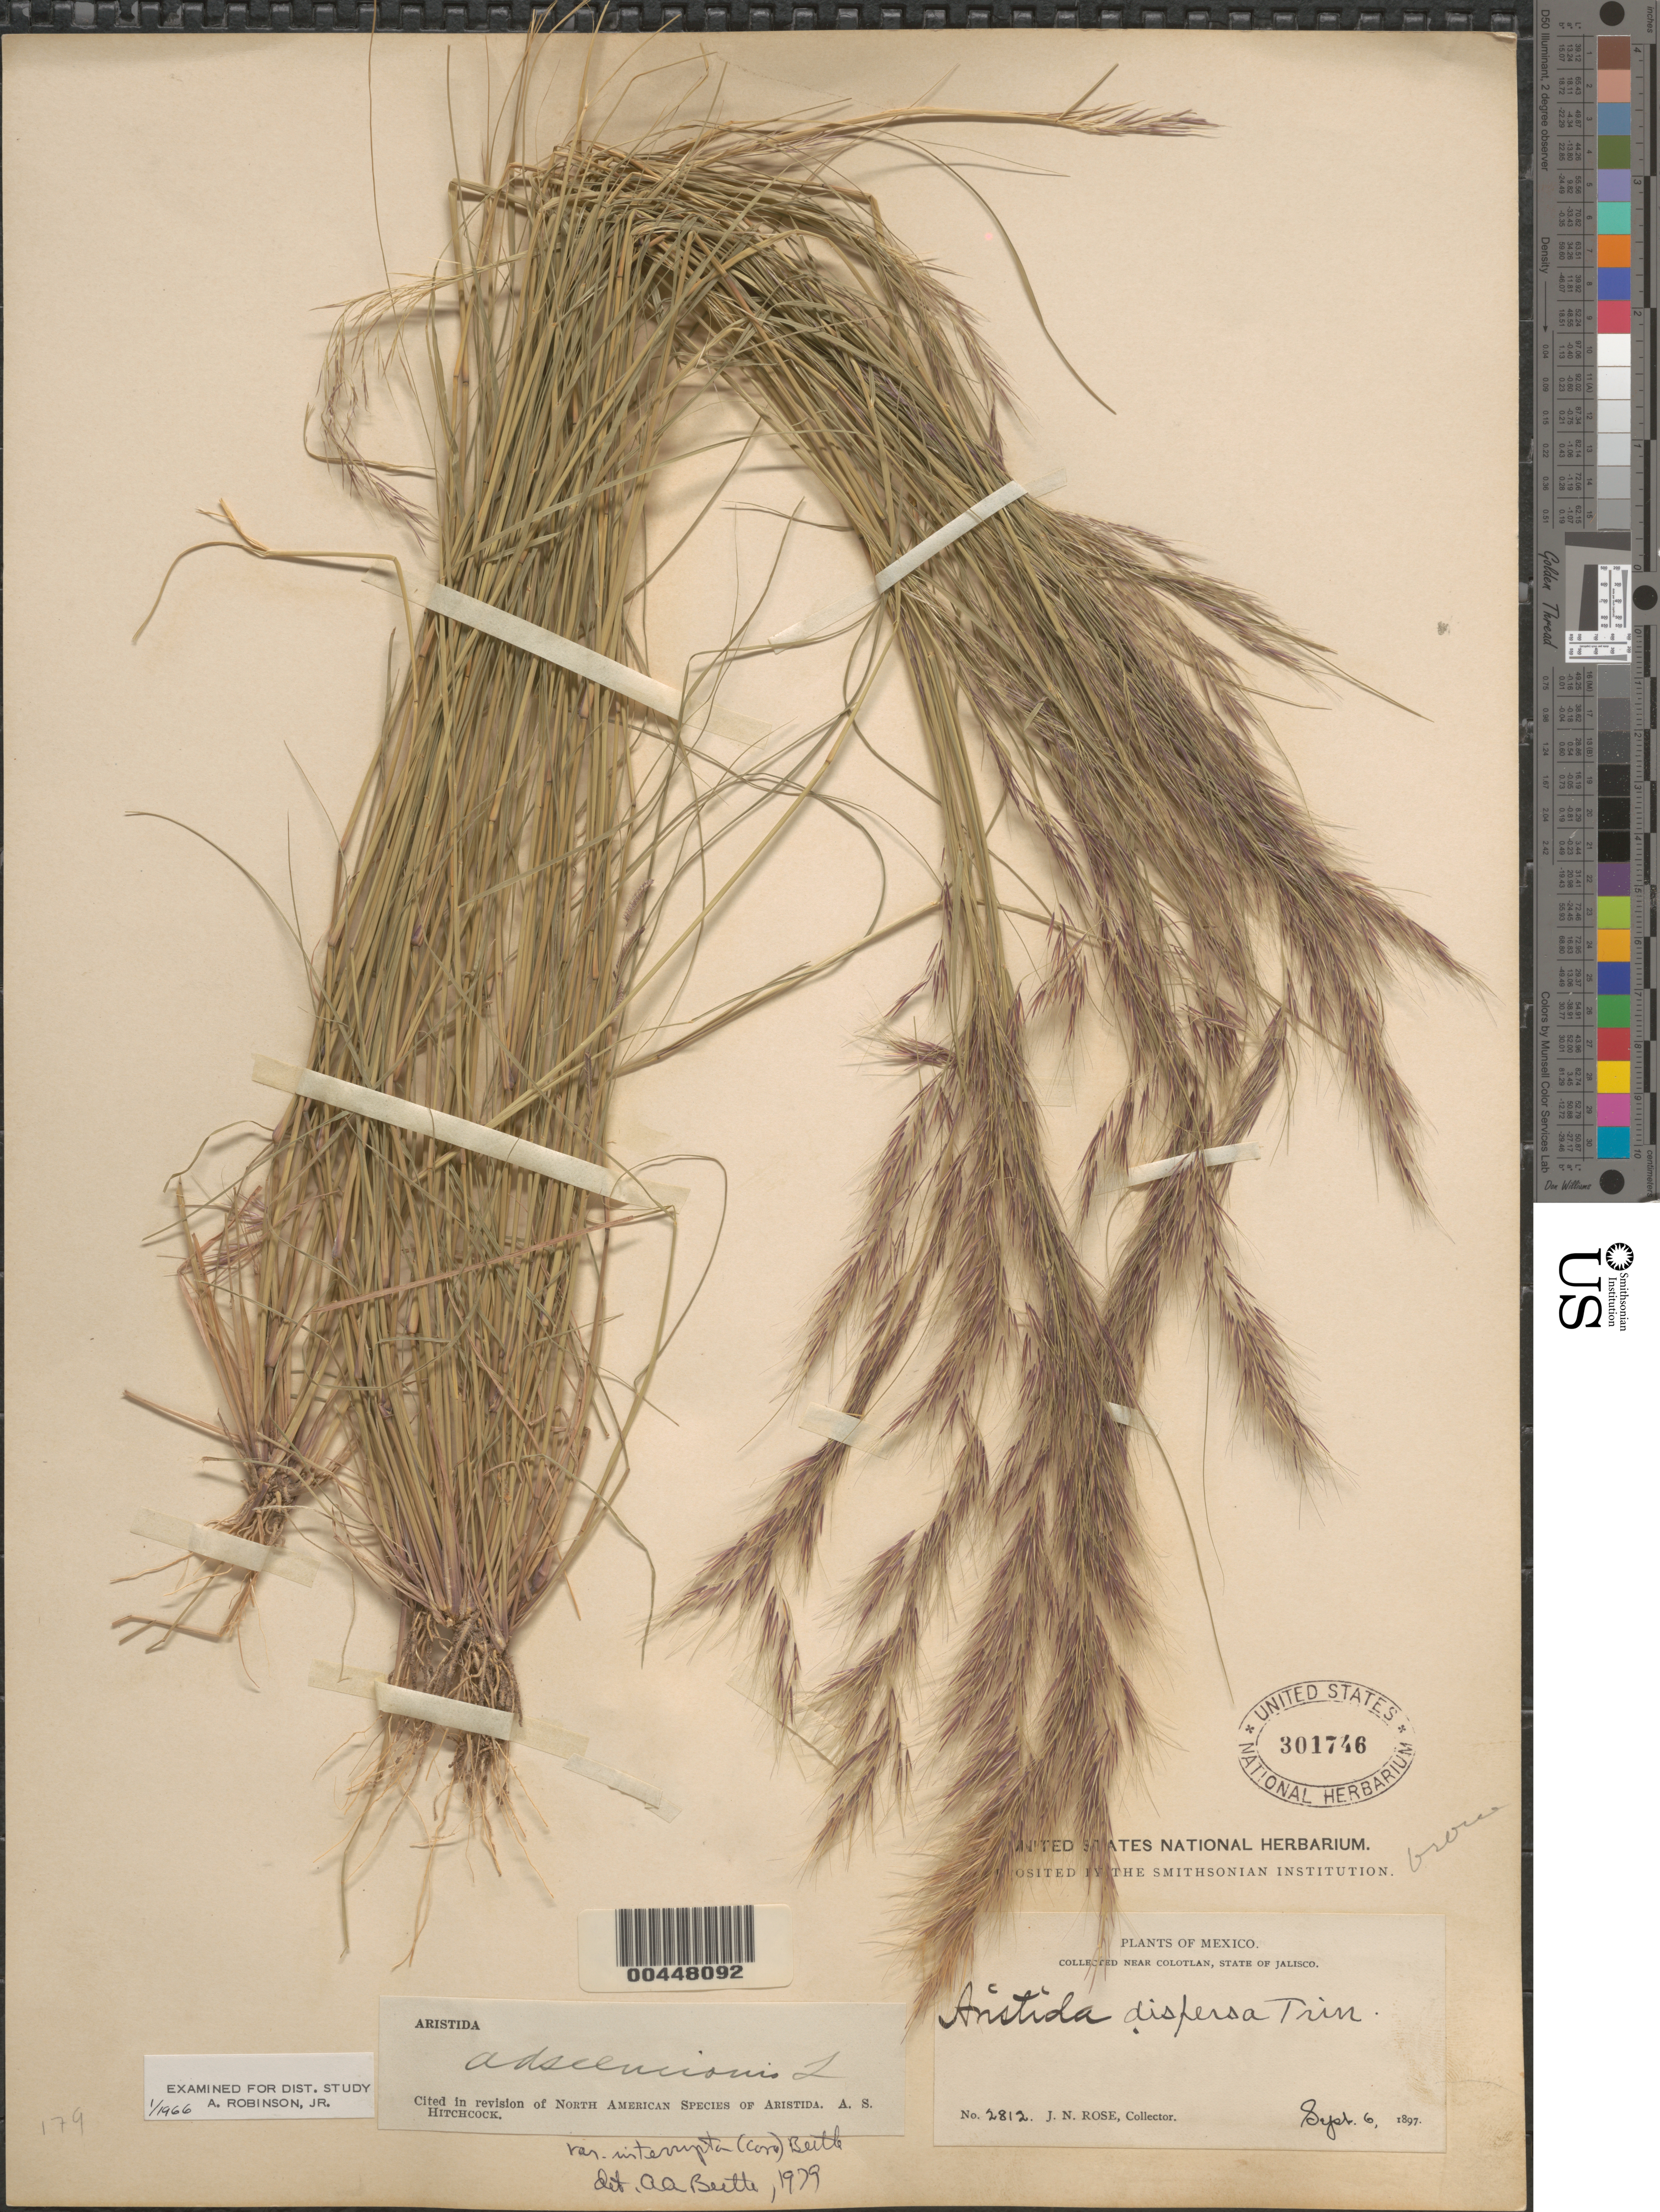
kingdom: Plantae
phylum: Tracheophyta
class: Liliopsida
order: Poales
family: Poaceae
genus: Aristida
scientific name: Aristida adscensionis var. interrupta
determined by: Beetle, O. A.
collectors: J. N. Rose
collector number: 2812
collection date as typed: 6 Sep 1897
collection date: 1897-09-06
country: Mexico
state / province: Jalisco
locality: Near Colotlan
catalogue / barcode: US 301746